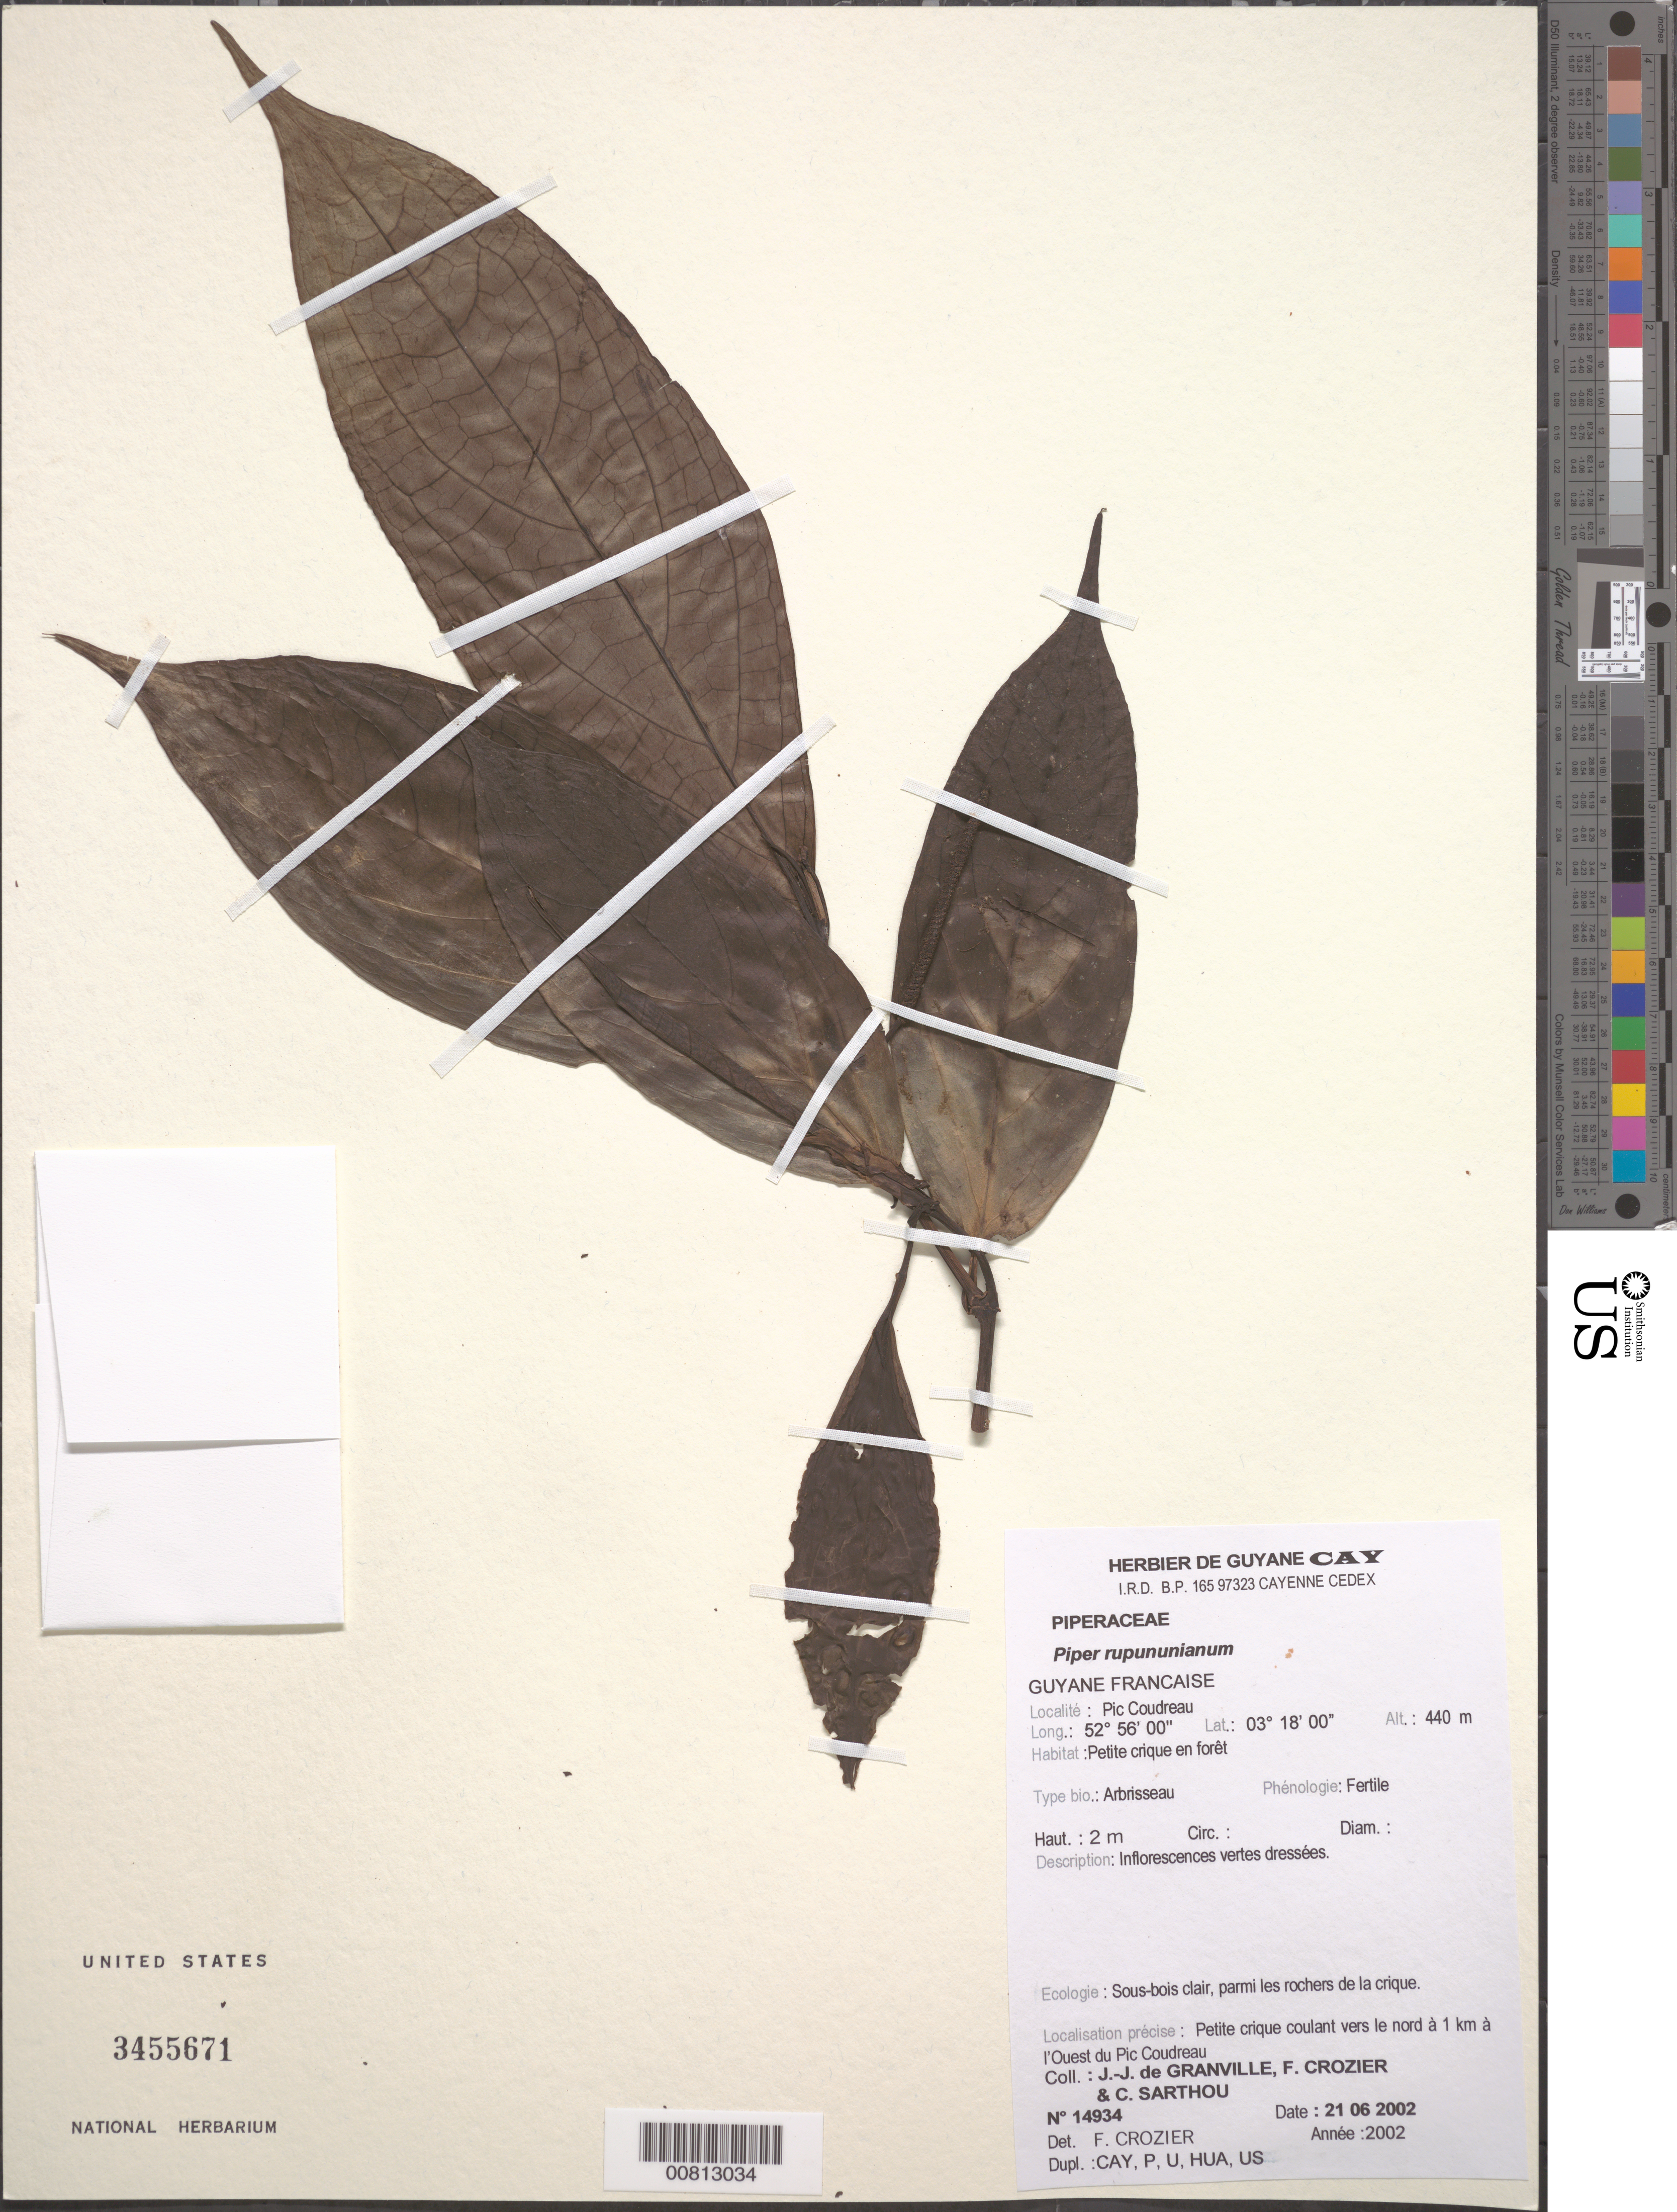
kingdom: Plantae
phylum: Tracheophyta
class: Magnoliopsida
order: Piperales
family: Piperaceae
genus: Piper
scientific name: Piper rupununianum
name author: Trel. & Yunck.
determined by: Crozier, F.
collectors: J.-J. de Granville, F. Crozier & C. Sarthou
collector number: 14934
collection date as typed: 21-Jun-02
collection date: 2002-06-21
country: French Guiana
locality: Monts Bakra, 1 km a l'Ouest du Pic Coudreau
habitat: Petite crique en forêt; sous bois clair, parmi les rochers de la crique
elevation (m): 440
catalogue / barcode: US 3455671